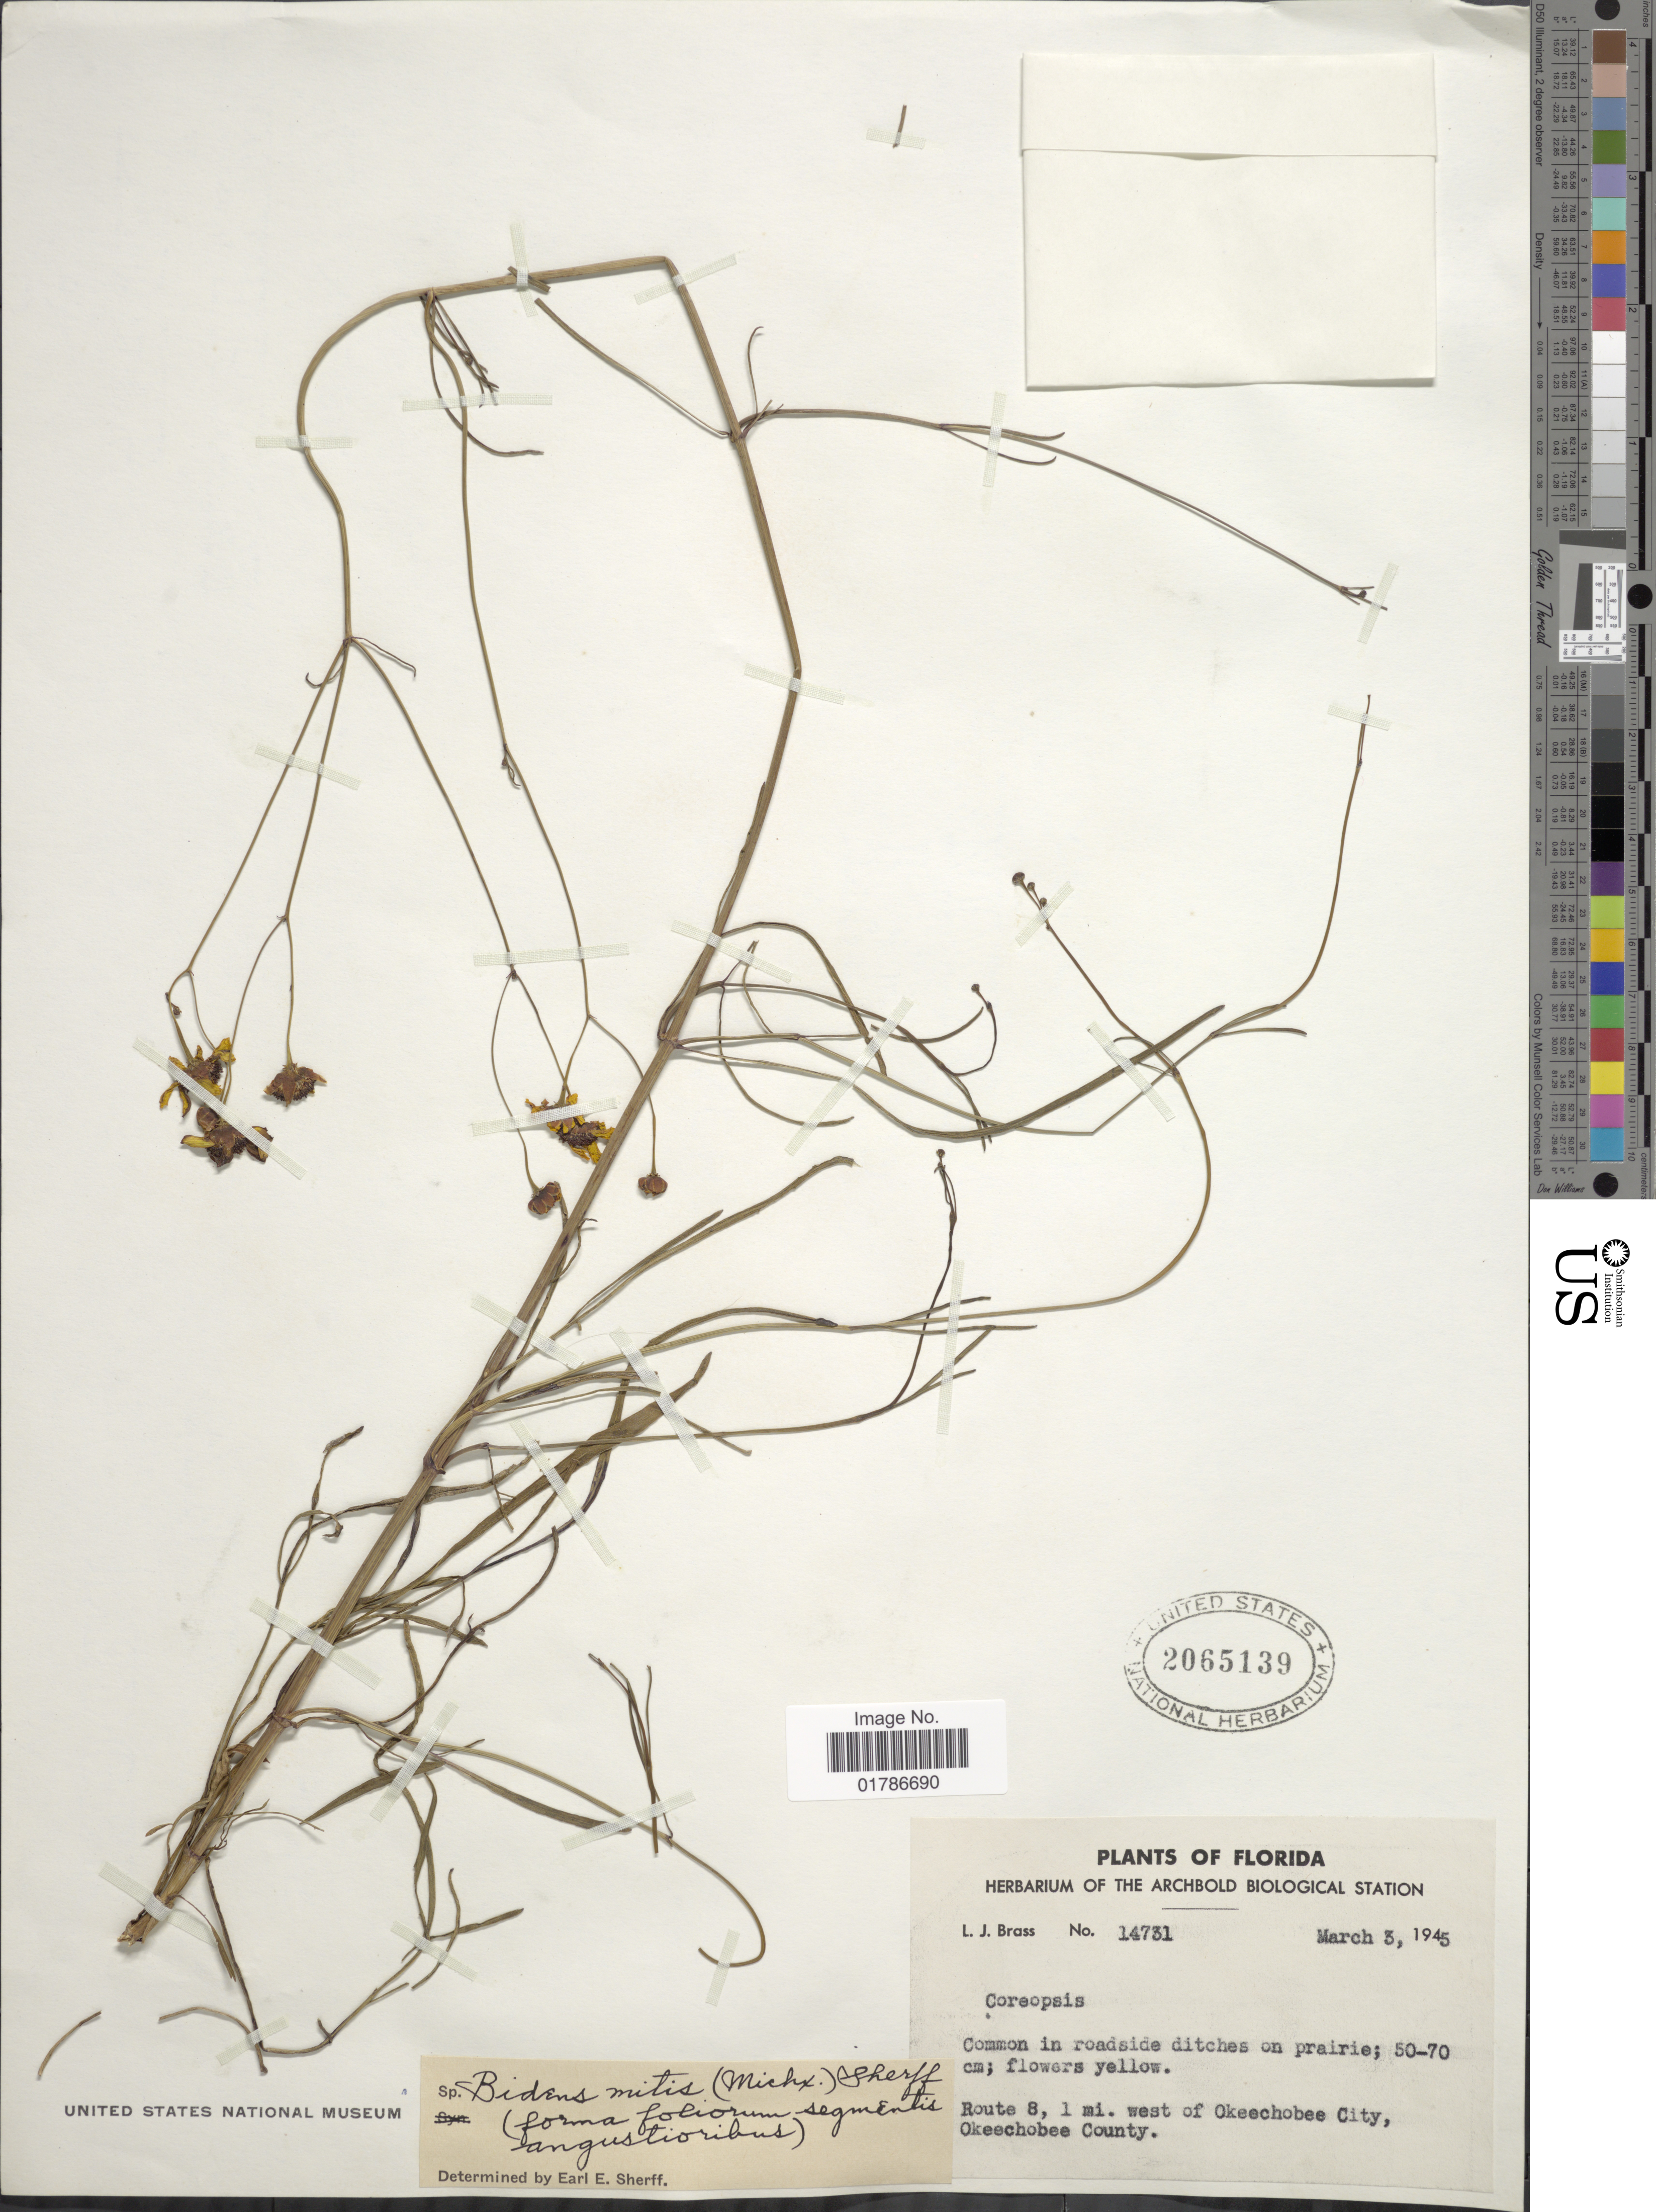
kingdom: Plantae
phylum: Tracheophyta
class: Magnoliopsida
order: Asterales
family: Asteraceae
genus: Bidens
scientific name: Bidens mitis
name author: (Michx.) Sherff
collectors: L. J. Brass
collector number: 14731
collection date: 1945-03-03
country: United States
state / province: Florida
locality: Route 8, 1 mi. west of Okeechobee City, Okeechobee County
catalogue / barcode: US 2065139